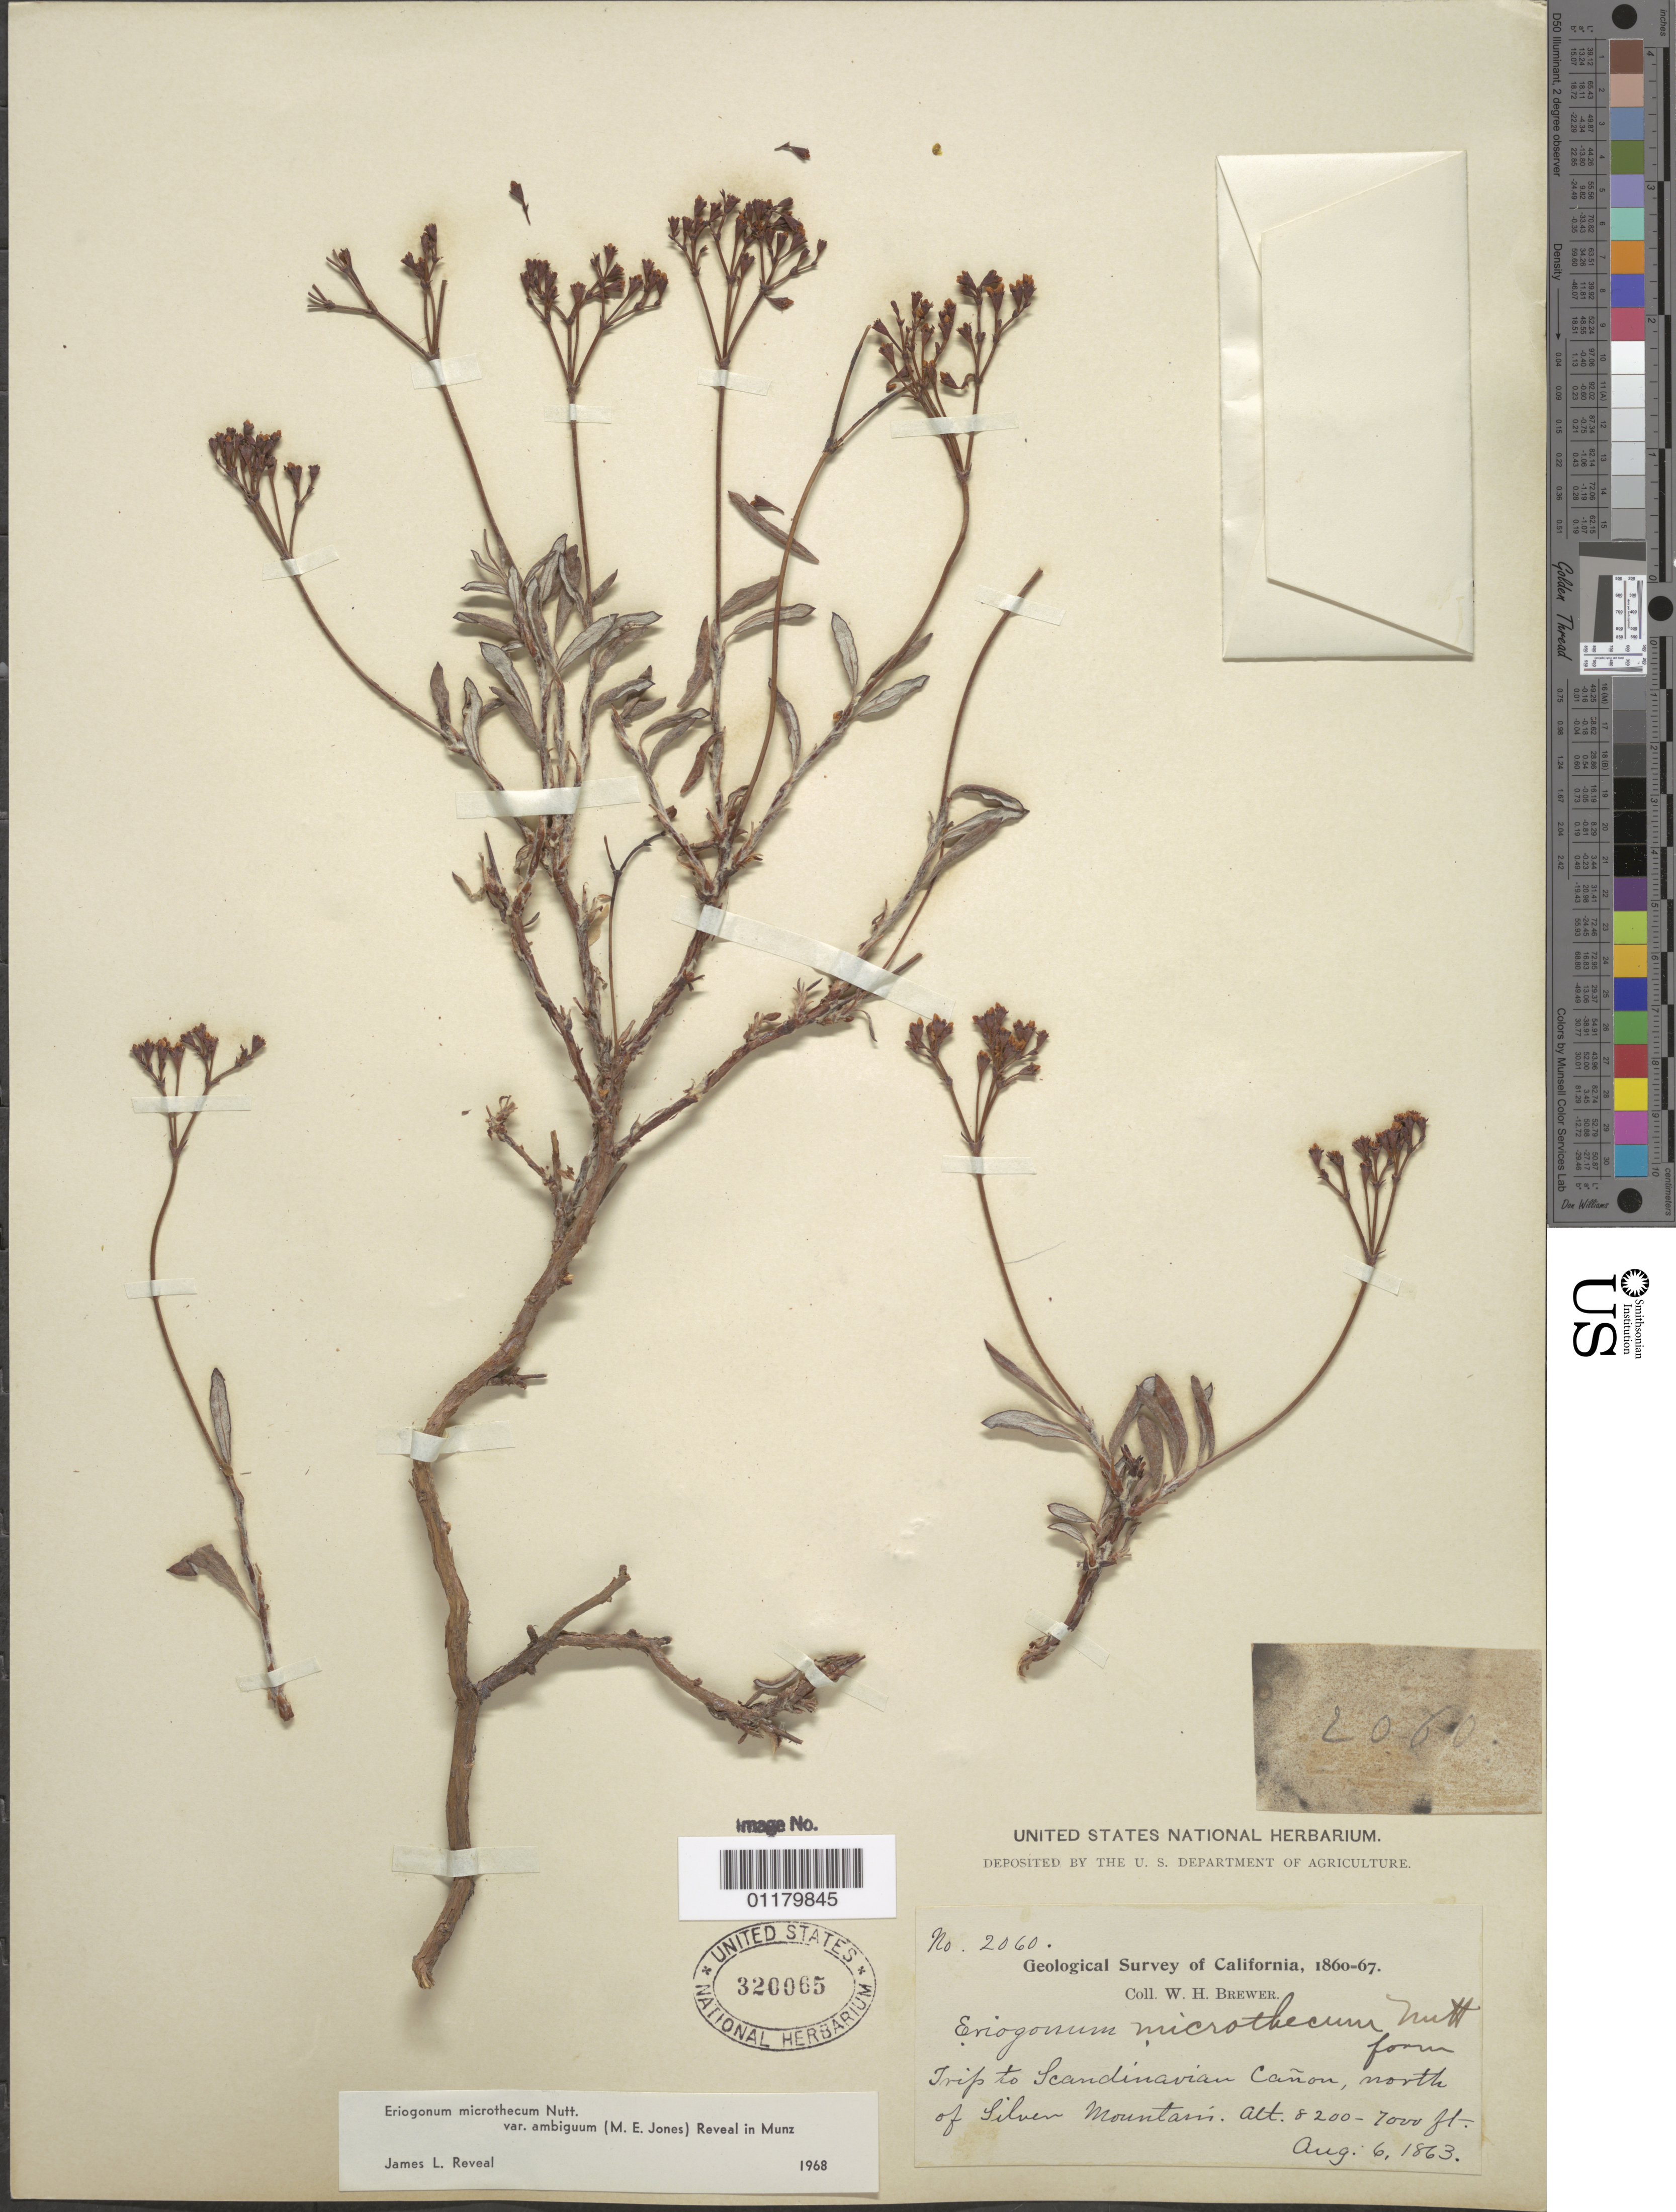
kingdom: Plantae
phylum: Tracheophyta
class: Magnoliopsida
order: Caryophyllales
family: Polygonaceae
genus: Eriogonum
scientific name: Eriogonum microtheca var. ambiguum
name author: (M.E. Jones) Reveal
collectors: W. H. Brewer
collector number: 2060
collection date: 1863-08-06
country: United States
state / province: California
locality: Scandinavian Cañon, north of Silver Mountain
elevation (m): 2134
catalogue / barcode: US 320065